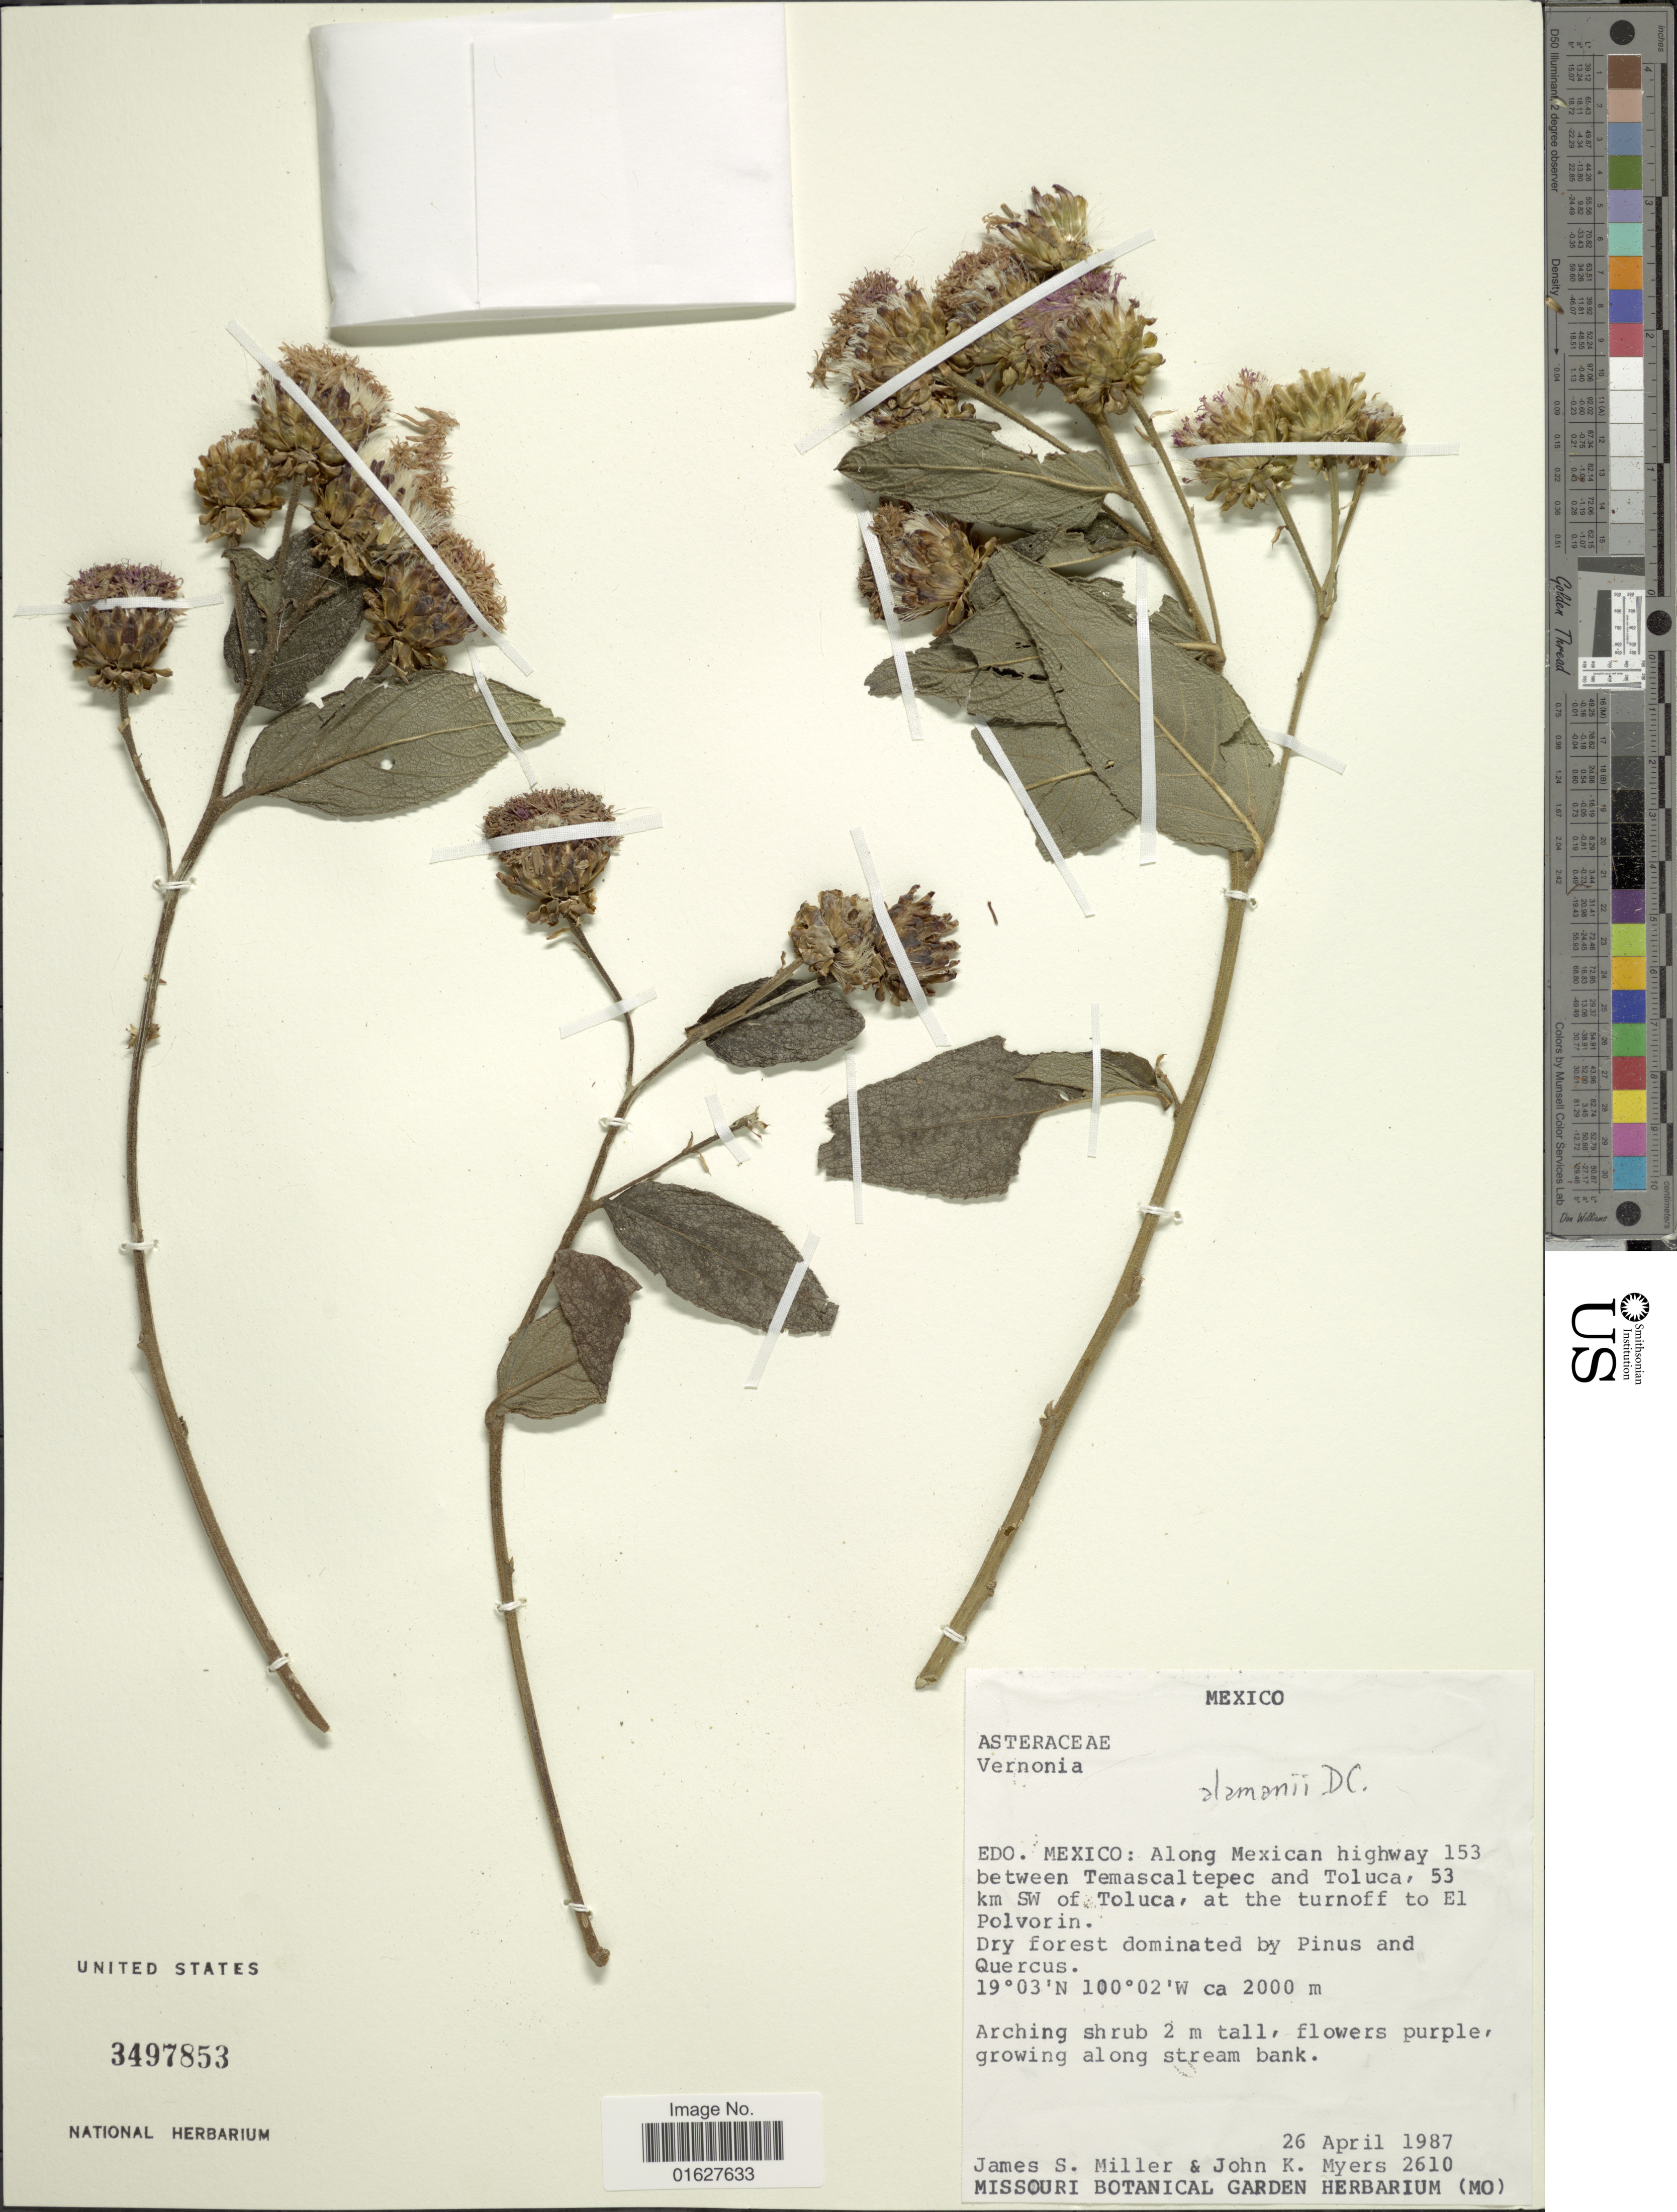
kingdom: Plantae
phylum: Tracheophyta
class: Magnoliopsida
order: Asterales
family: Asteraceae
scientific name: Vickianthus alamanii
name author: (DC.) H. Rob.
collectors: J. S. Miller & J. Myers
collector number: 2610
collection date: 1987-04-26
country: Mexico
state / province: México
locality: EDO. México: Along Mexican highway 153 between Temascaltepec and Toluca, 53 km SW of Toluca, at the turnogg to El Polvorin.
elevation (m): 2000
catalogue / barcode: US 3497853